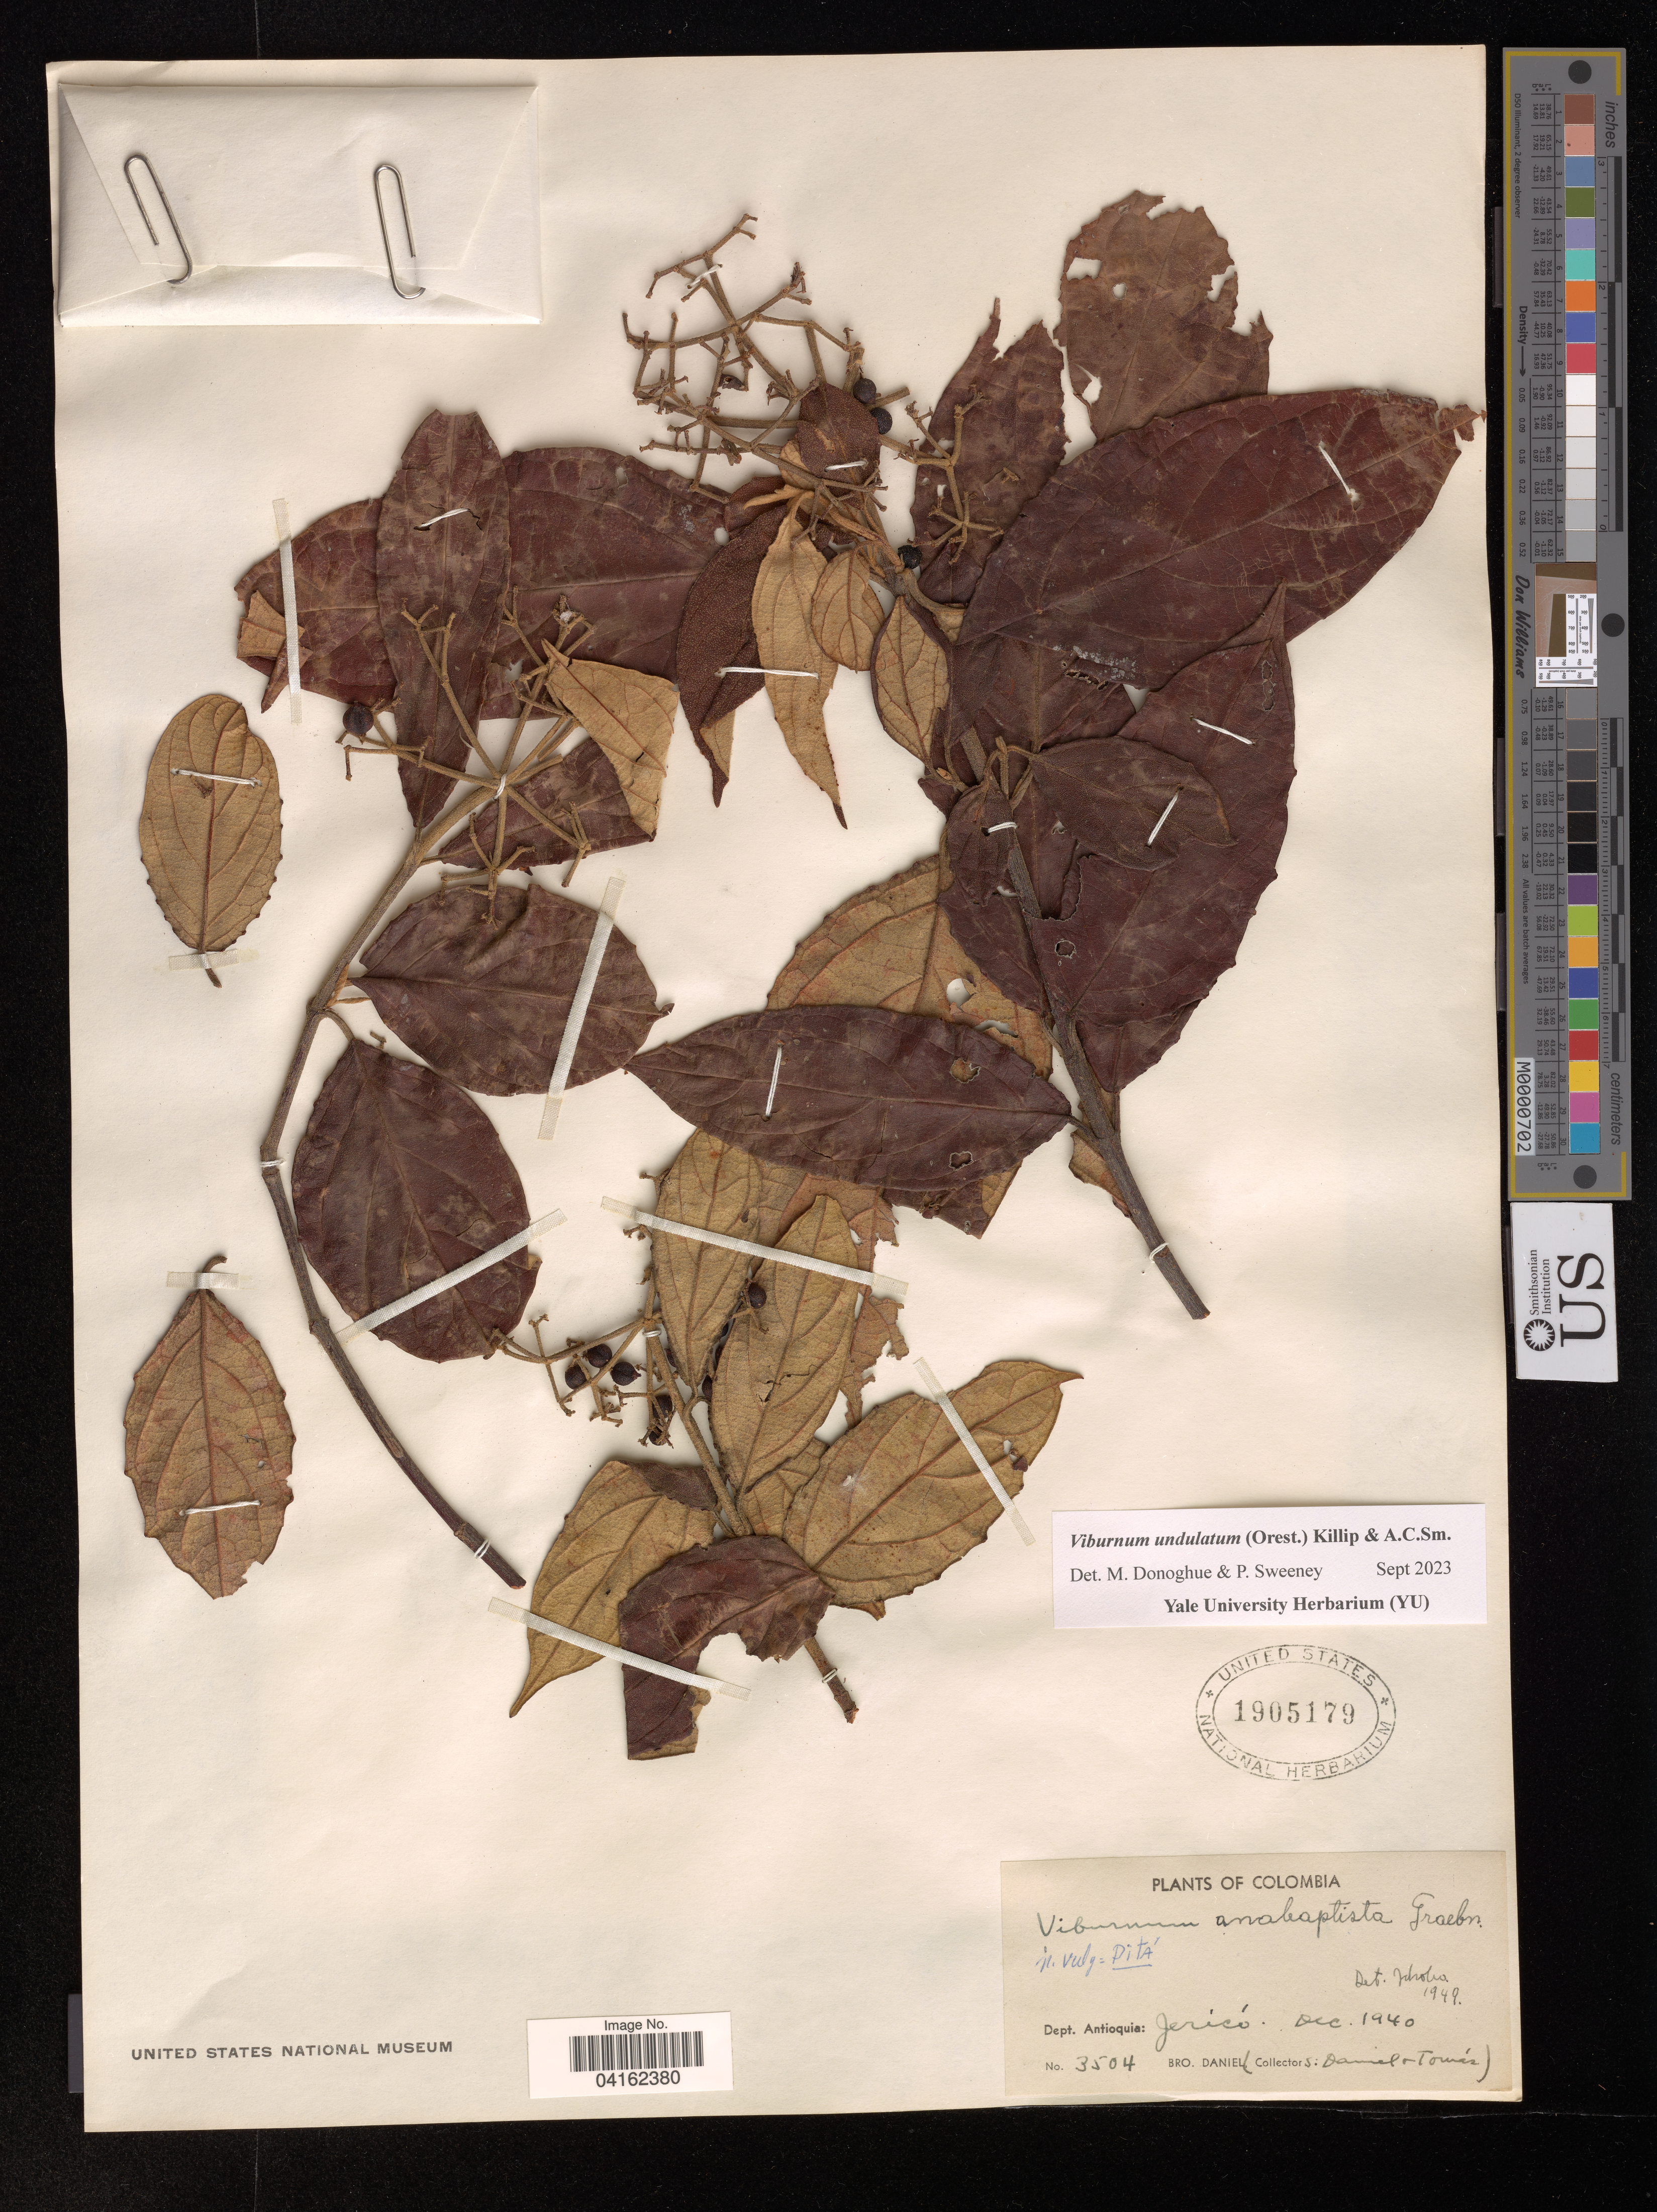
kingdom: Plantae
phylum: Tracheophyta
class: Magnoliopsida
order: Dipsacales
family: Viburnaceae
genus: Viburnum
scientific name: Viburnum undulatum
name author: (Oerst.) Killip & A.C. Sm.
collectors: Bro. Daniel & -. Tovar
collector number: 3504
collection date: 1940-12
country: Colombia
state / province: Antioquia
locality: Dept. Antioquia: Jericó.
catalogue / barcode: US 1905179